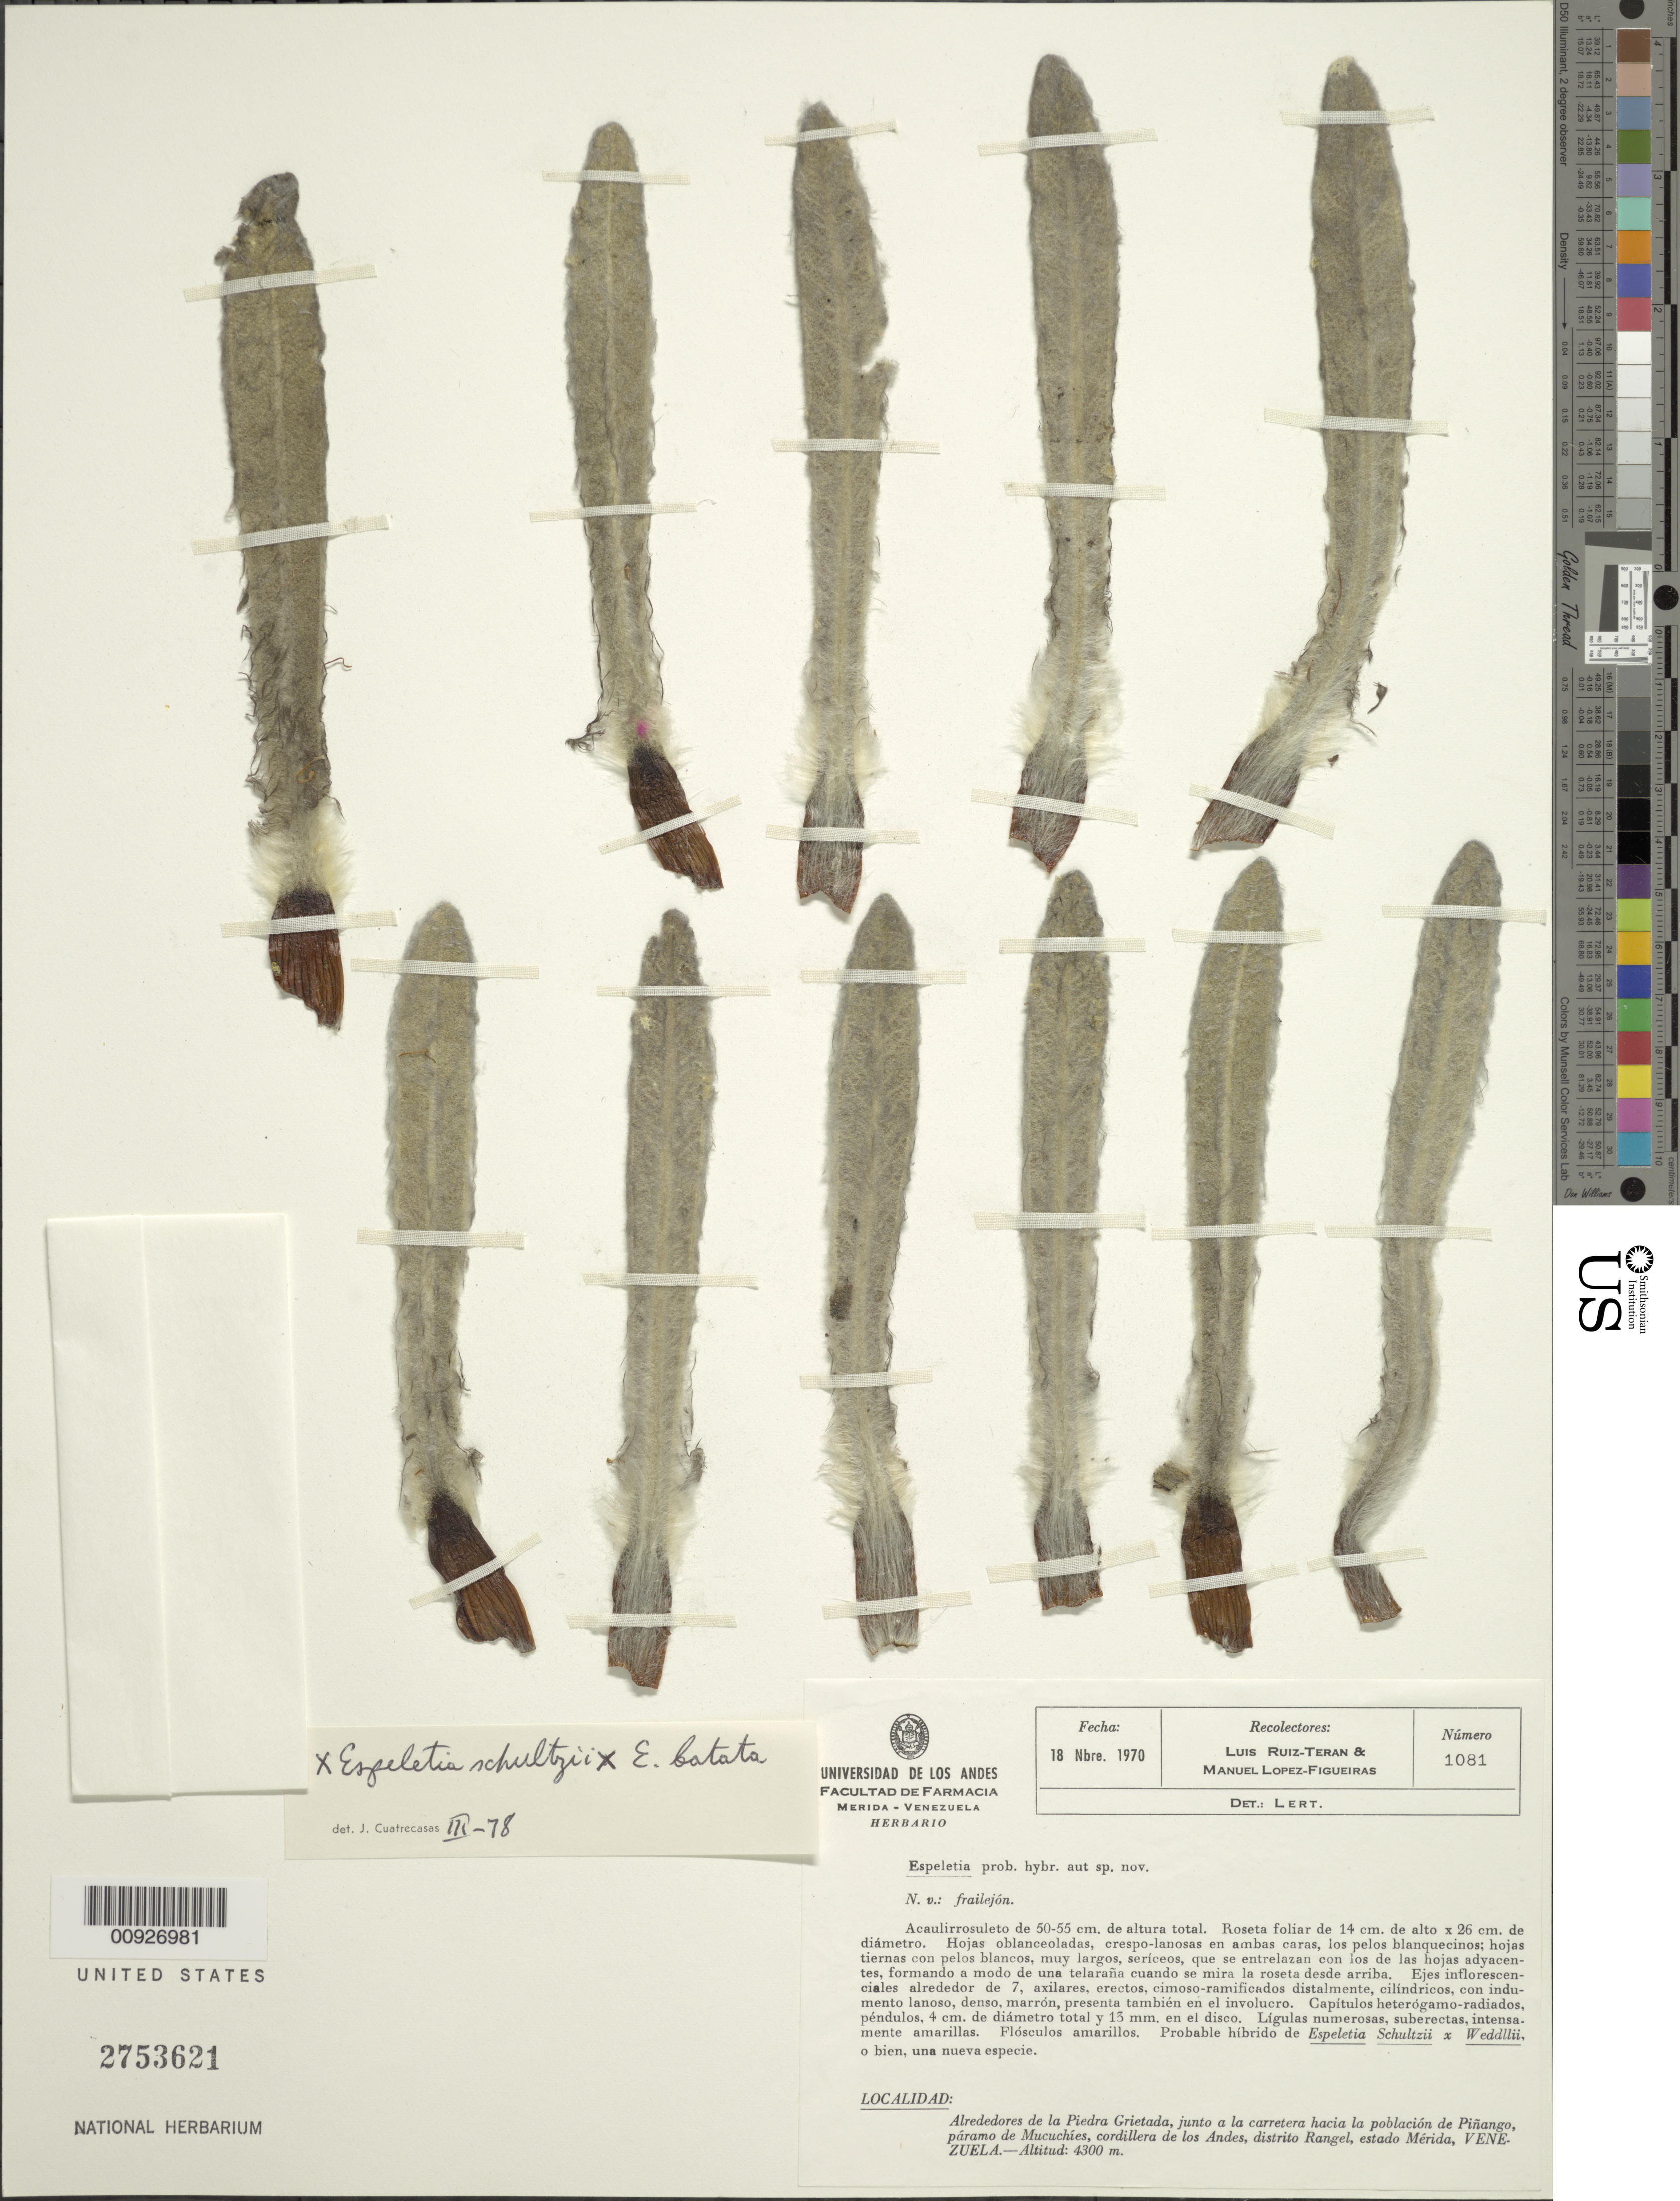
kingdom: Plantae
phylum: Tracheophyta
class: Magnoliopsida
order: Asterales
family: Asteraceae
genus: Espeletia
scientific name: Espeletia schultzii x E. batata Cuatrec.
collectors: L. E. Ruíz-Terán & M. López Figueiras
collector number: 1081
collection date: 1970-11-18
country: Venezuela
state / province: Mérida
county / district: Rangel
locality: P. de Mucuchíes. Alredores de la Piedra Grietada, junto a al carretera hacia la población de Piñango, páramo de Mucuchíes, cordillera de los Andes.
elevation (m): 4300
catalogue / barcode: US 2753621